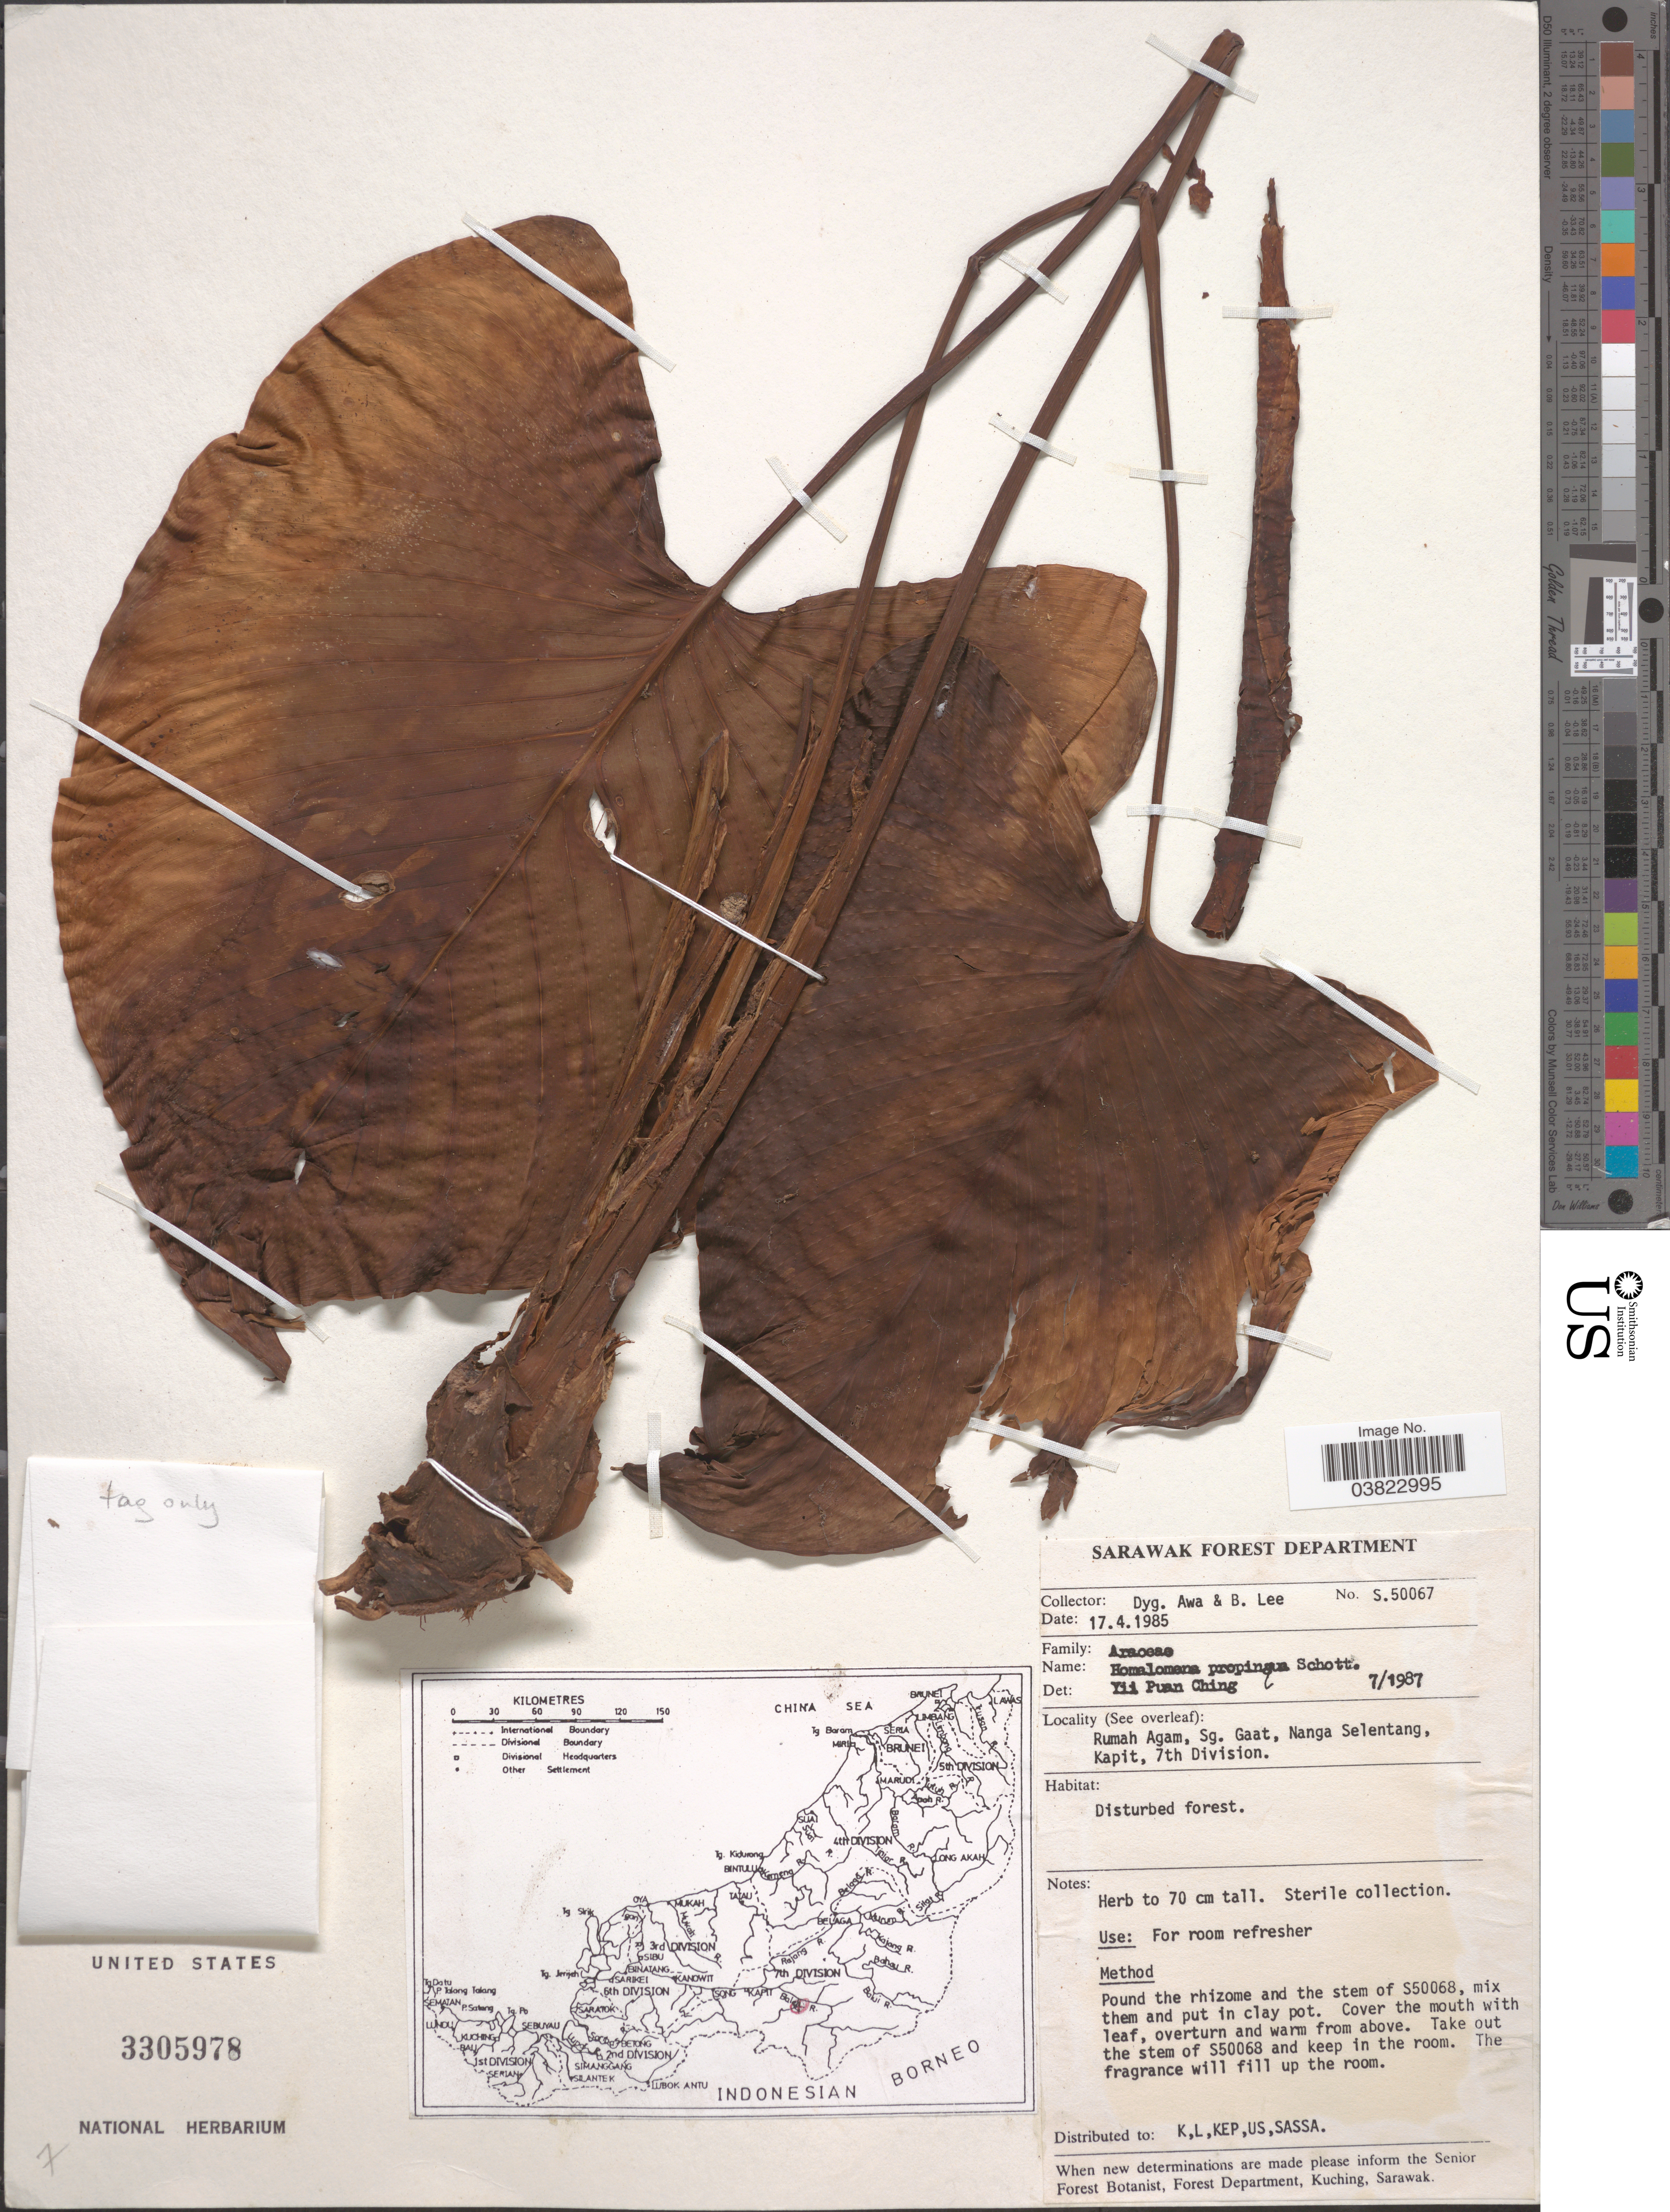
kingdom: Plantae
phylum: Tracheophyta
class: Liliopsida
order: Alismatales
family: Araceae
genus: Homalomena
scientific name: Homalomena propinqua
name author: Schott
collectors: D. Awa & B. Lee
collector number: S.50067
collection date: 1985-04-17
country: Malaysia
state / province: Sarawak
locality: Rumah Agam, Sg. Gaat, Nanga Selentang, Kapit, 7th Division.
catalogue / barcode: US 3305978